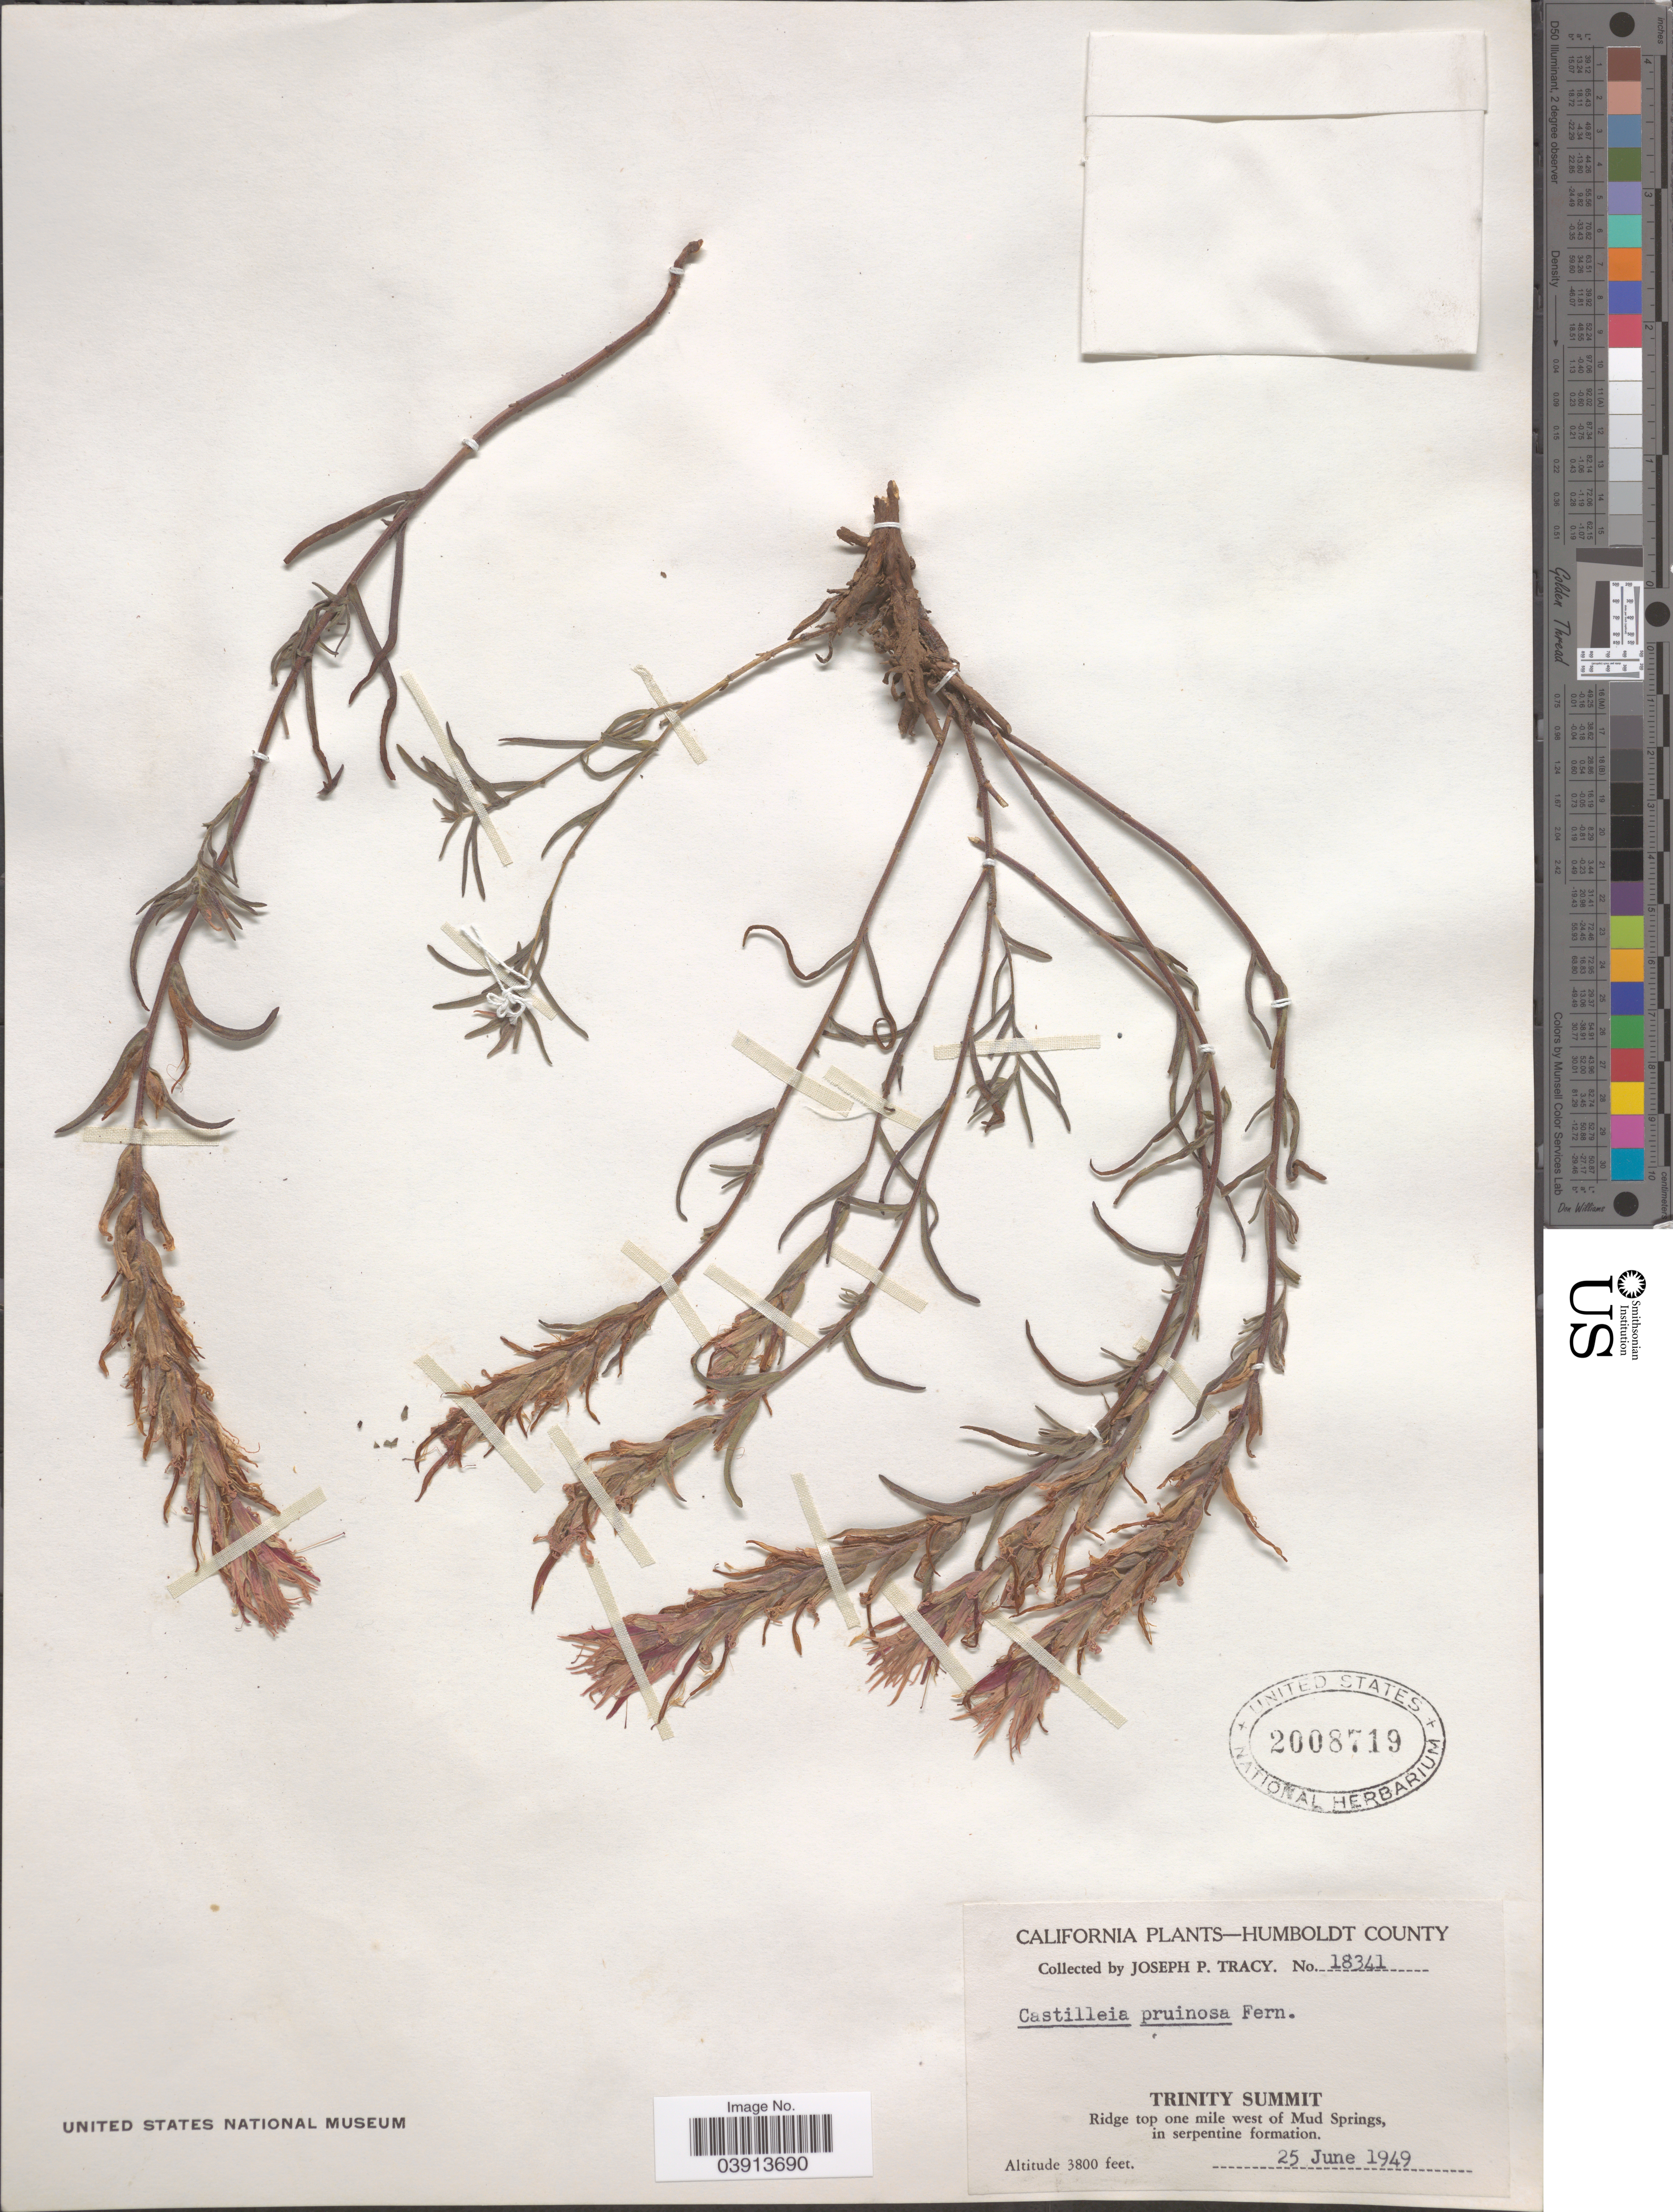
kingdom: Plantae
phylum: Tracheophyta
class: Magnoliopsida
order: Lamiales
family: Orobanchaceae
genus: Castilleja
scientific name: Castilleja pruinosa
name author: Fernald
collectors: J. Tracy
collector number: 18341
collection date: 1949-06-25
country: United States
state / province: California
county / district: Humboldt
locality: Humboldt County. Trinity Summit. Ridge top one mile west of Mud Springs.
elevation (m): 1158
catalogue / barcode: US 2008719